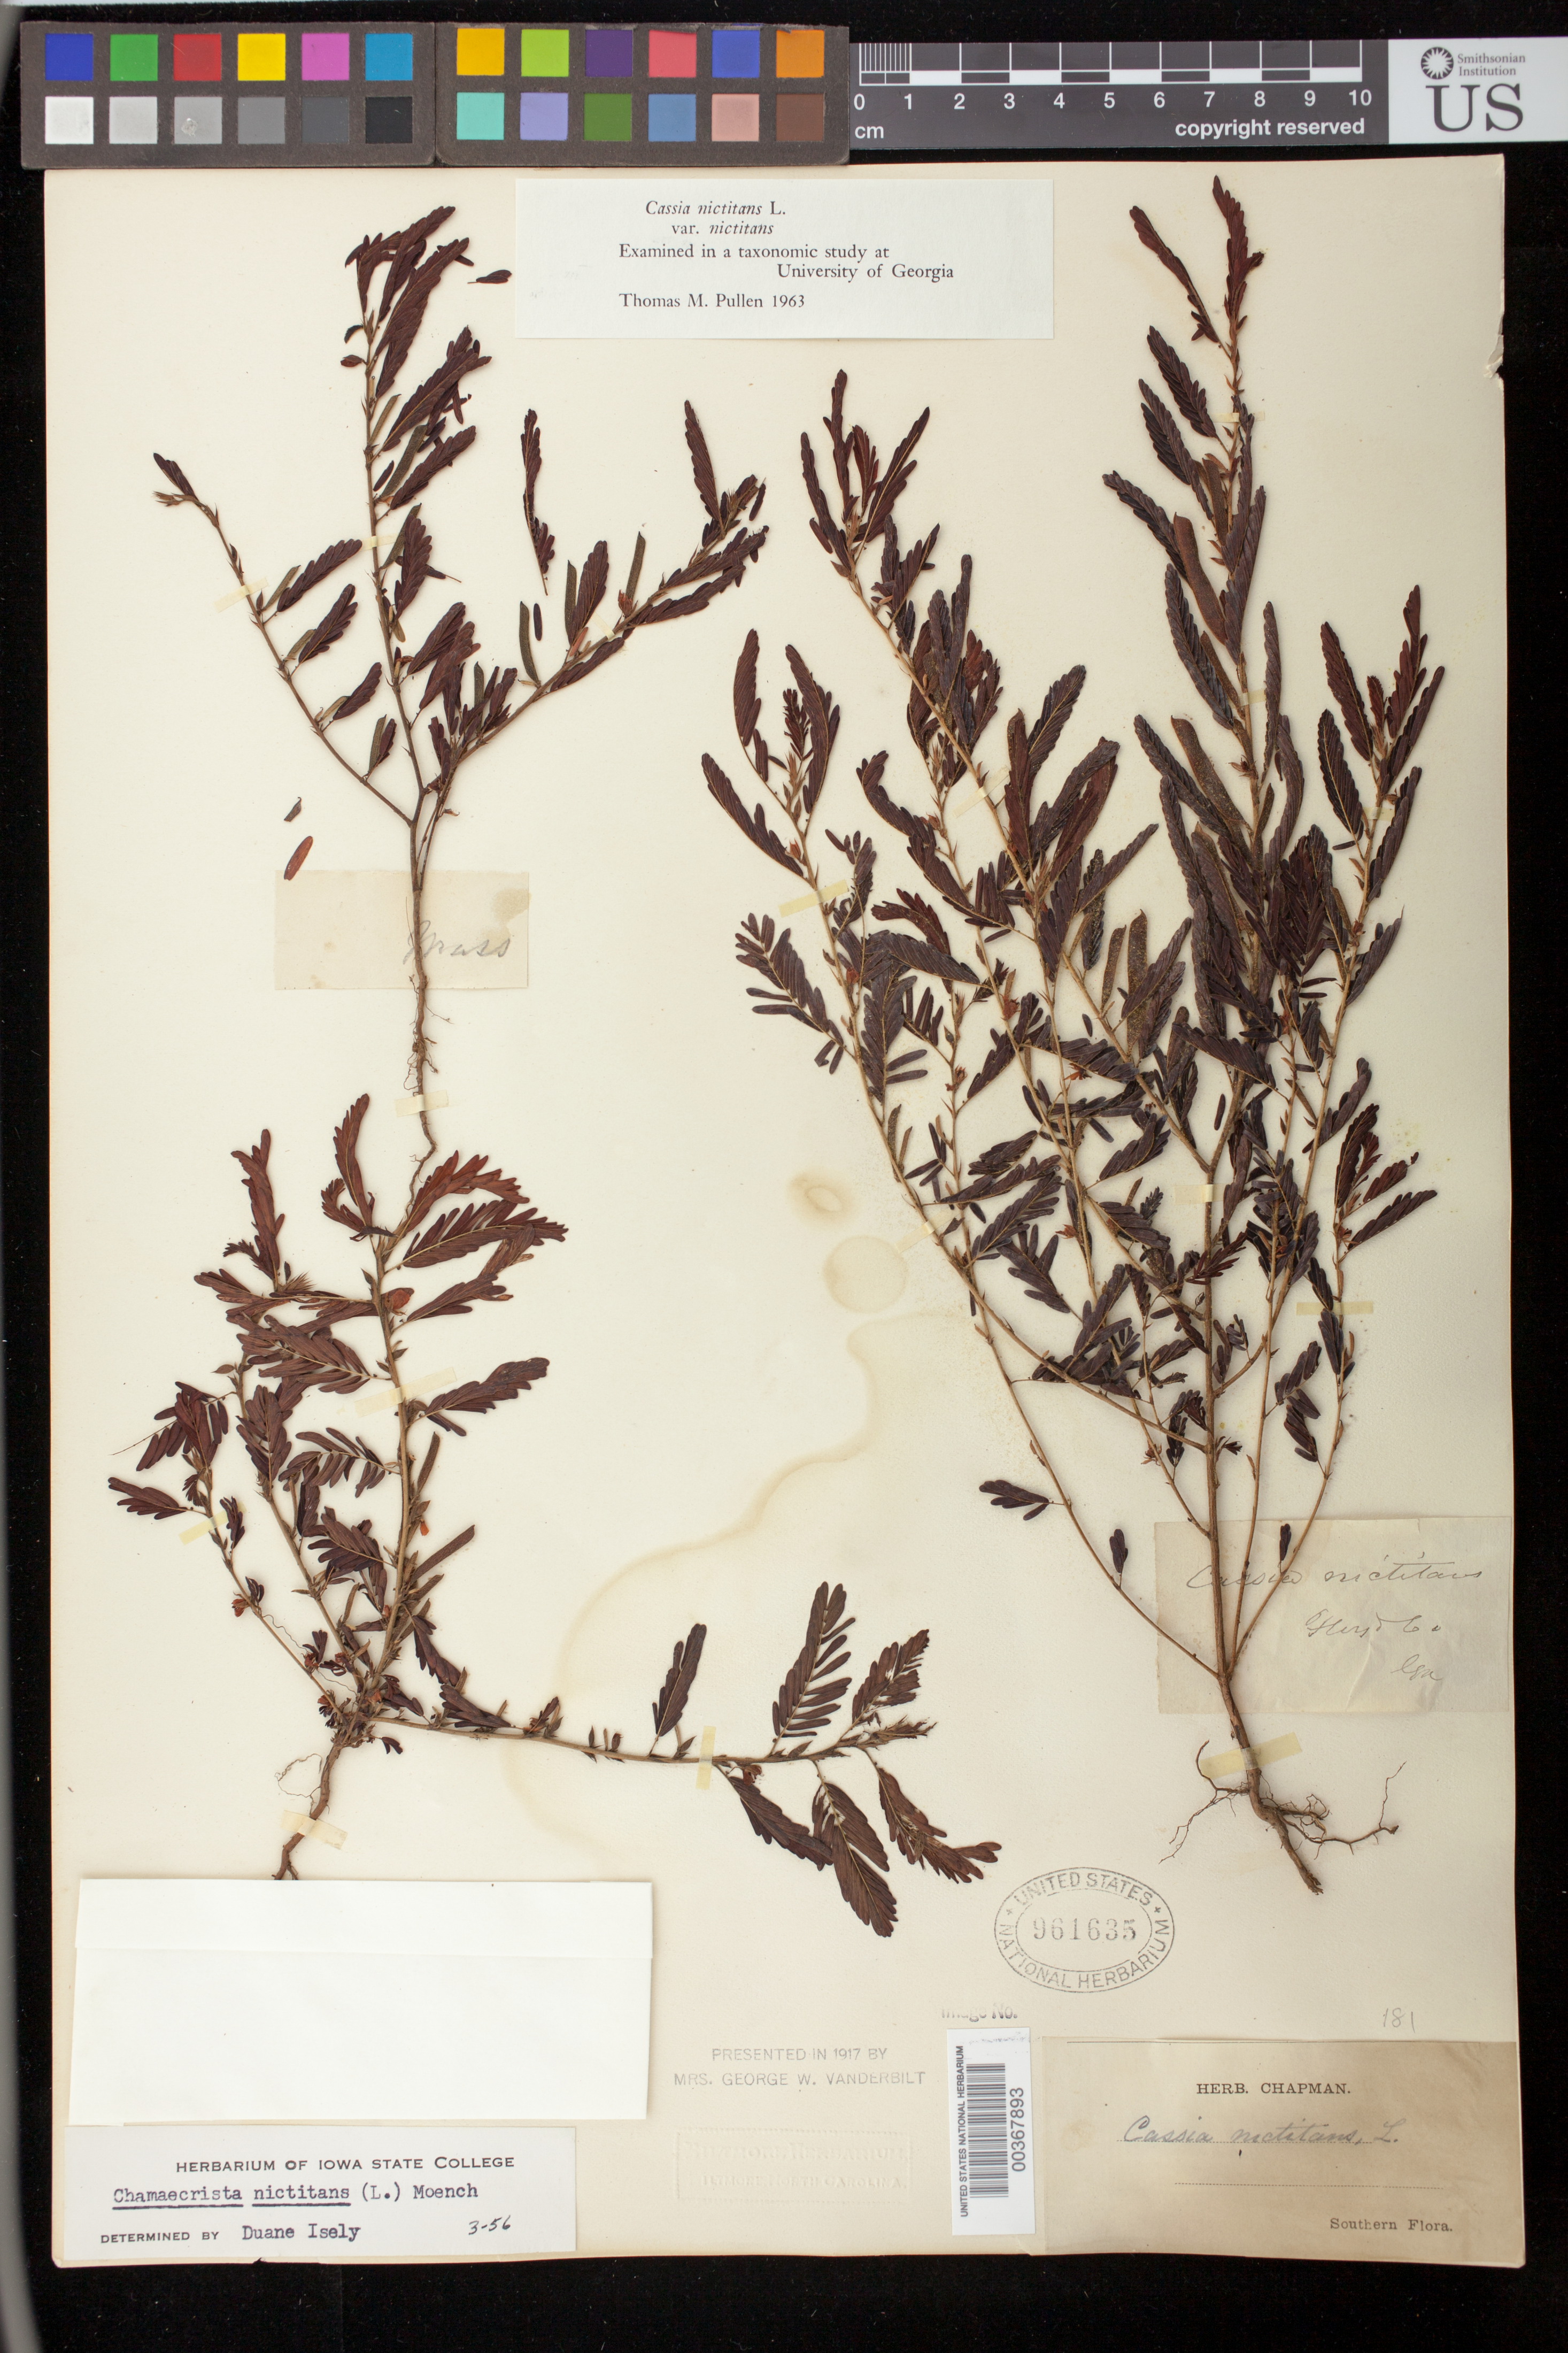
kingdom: Plantae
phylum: Tracheophyta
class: Magnoliopsida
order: Fabales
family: Fabaceae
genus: Chamaecrista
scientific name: Chamaecrista nictitans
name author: (L.) Moench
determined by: Isely, D.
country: United States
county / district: Floyd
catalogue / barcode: US 961635